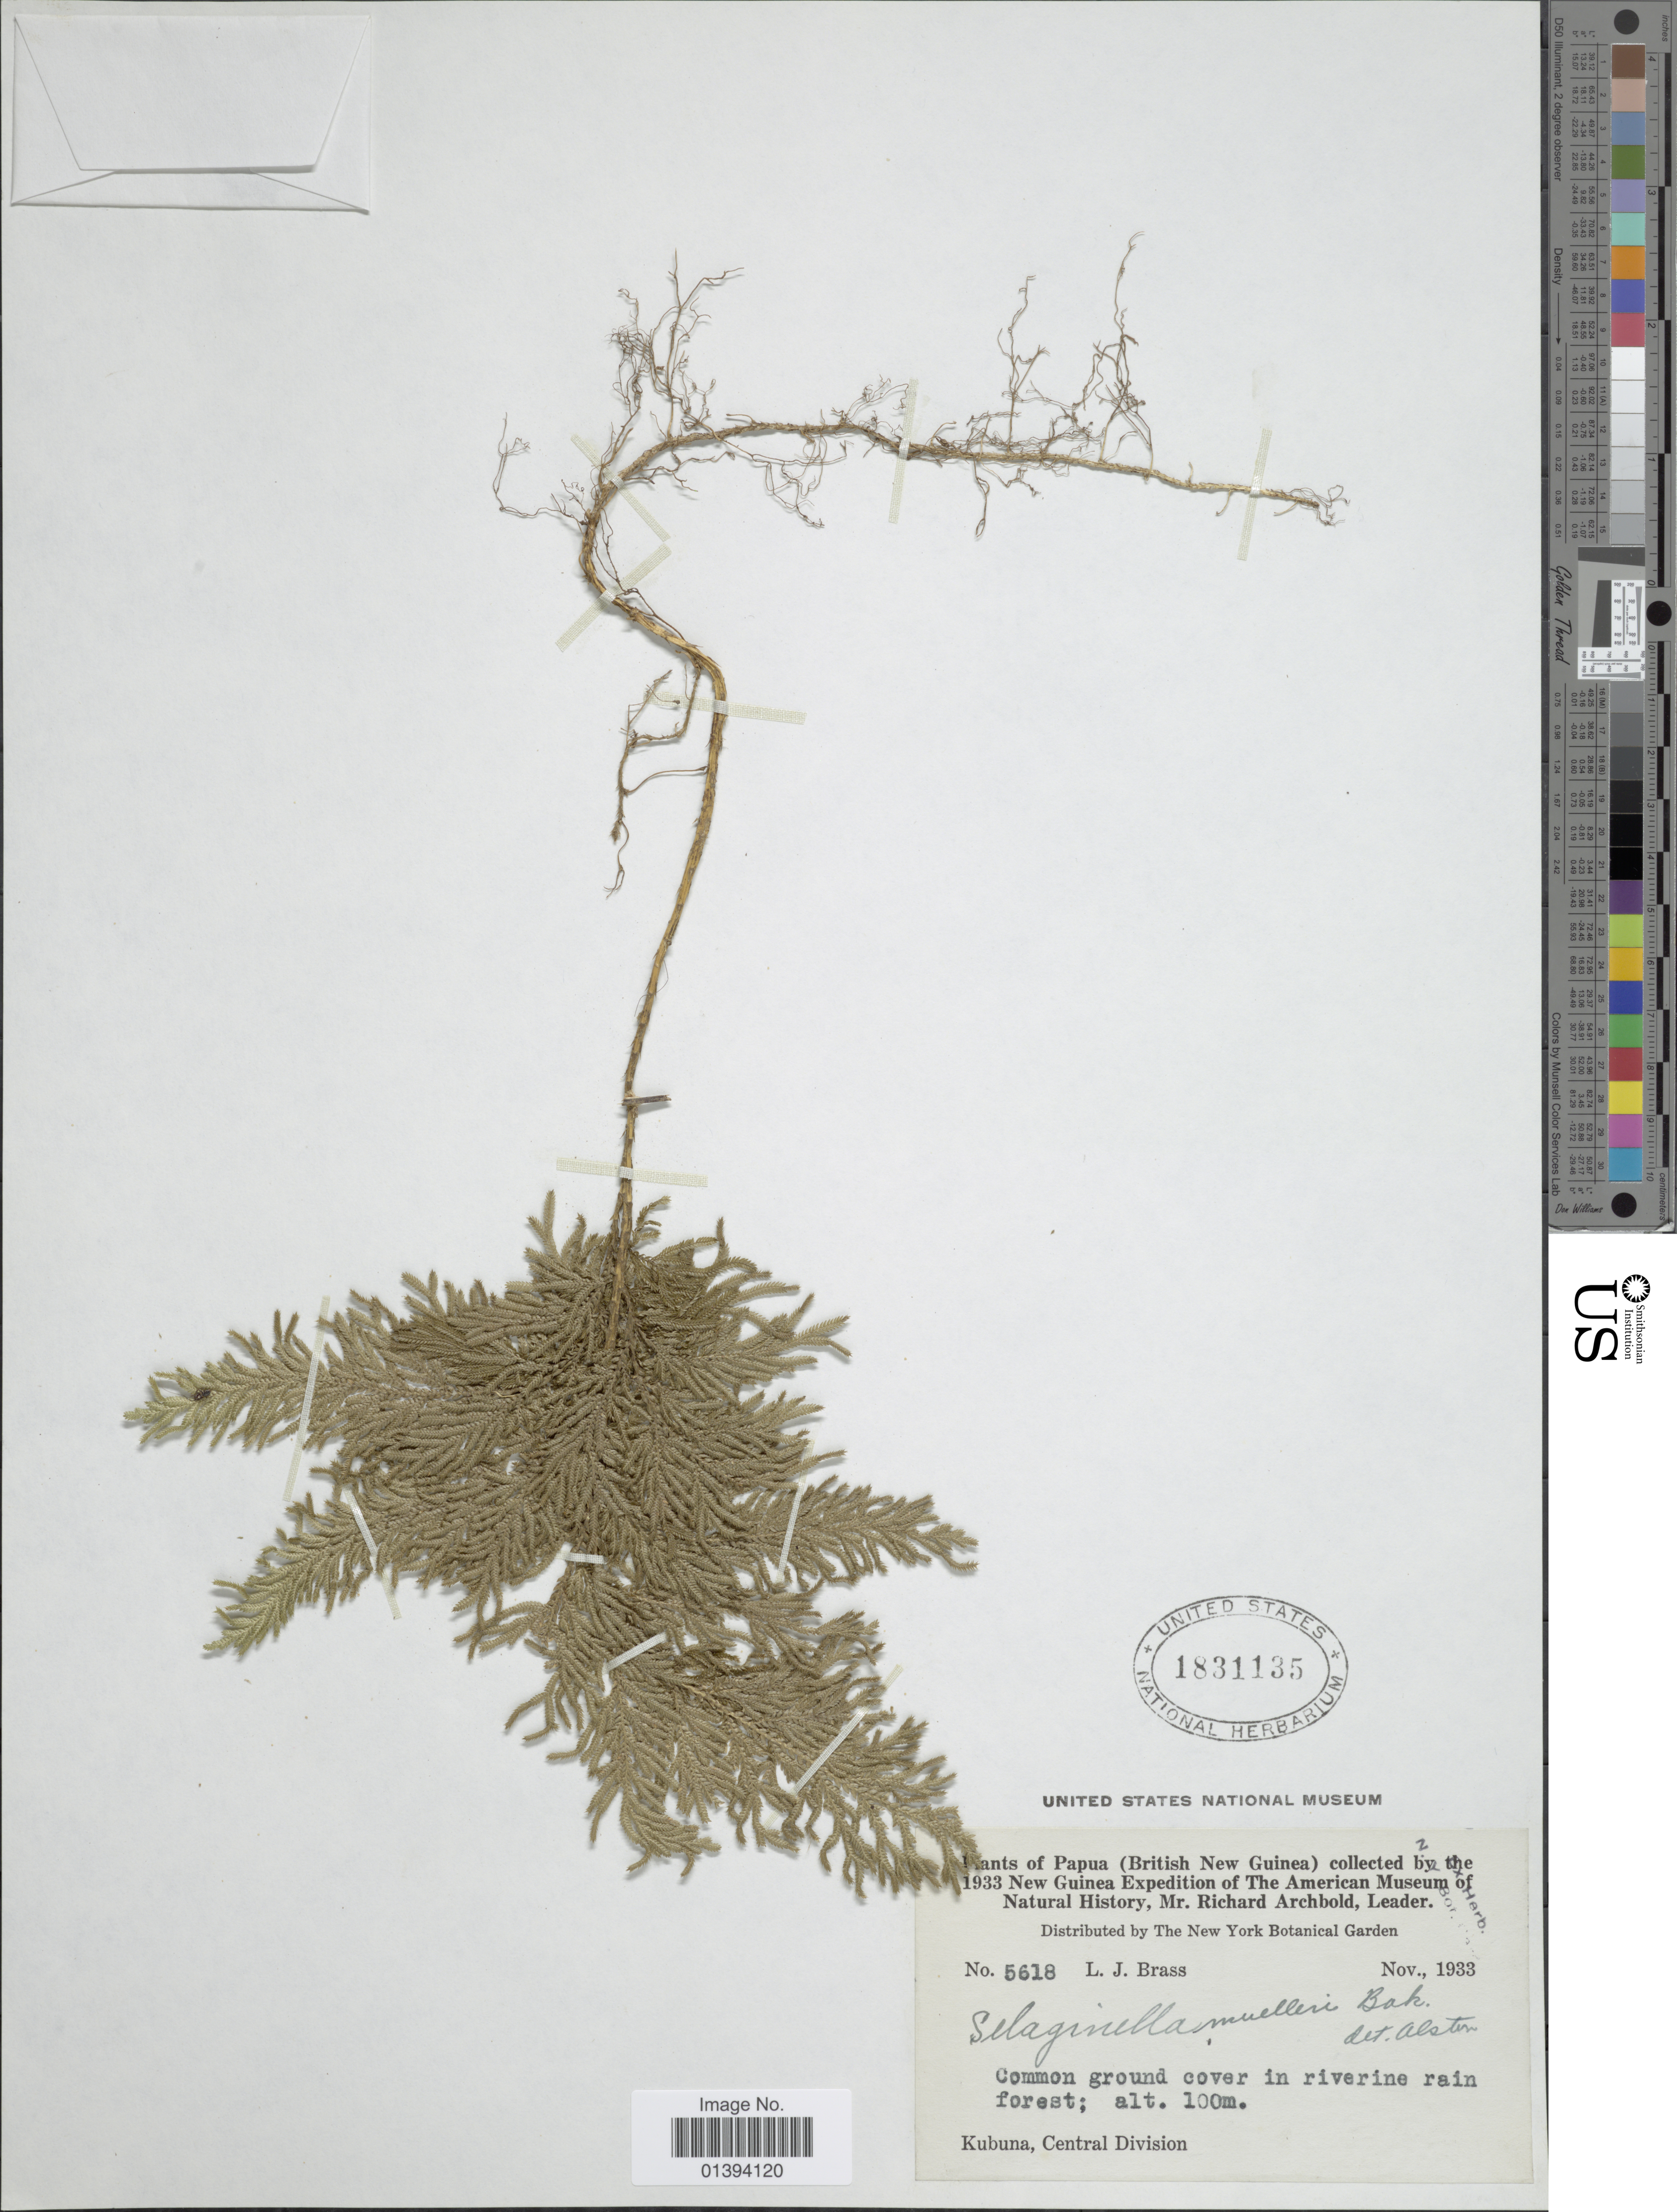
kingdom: Plantae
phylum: Tracheophyta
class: Lycopodiopsida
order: Selaginellales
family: Selaginellaceae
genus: Selaginella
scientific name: Selaginella muelleri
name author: Baker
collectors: L. J. Brass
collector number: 5618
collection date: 1933-11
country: Papua New Guinea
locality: British New Guinea, common ground cover in riverine rain forest, Kubuna, Central Division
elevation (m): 100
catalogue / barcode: US 1831135